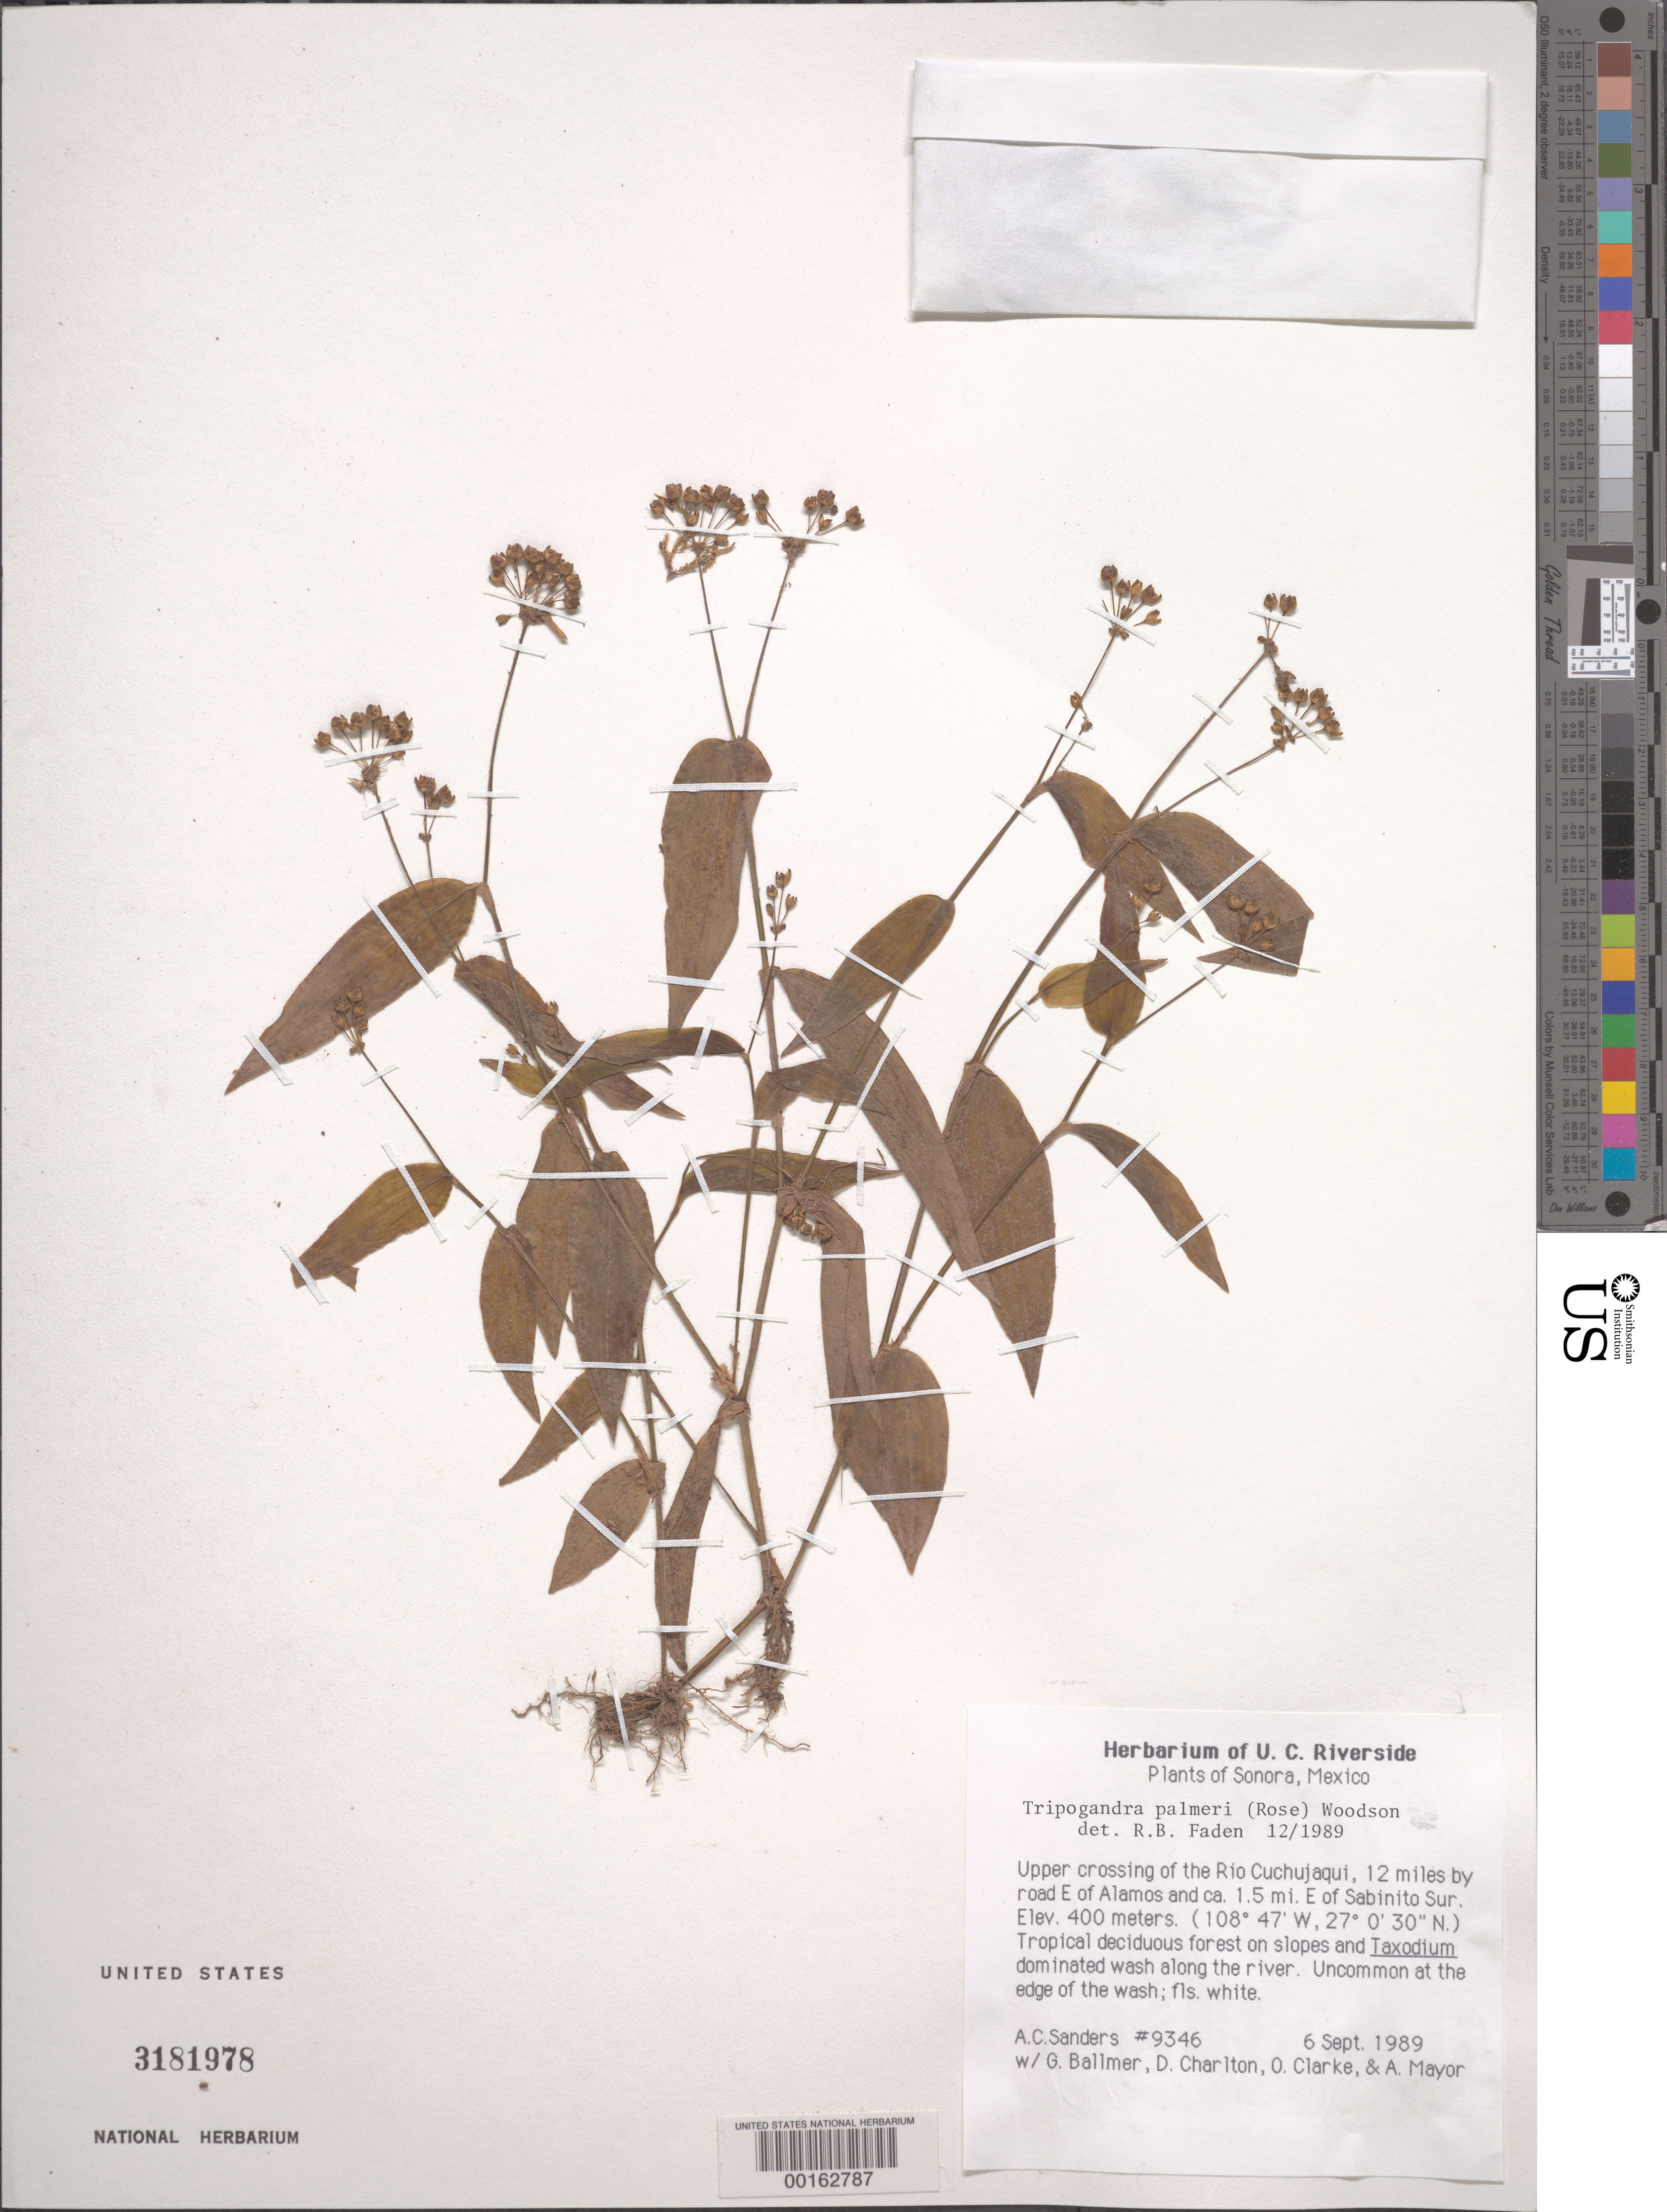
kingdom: Plantae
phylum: Tracheophyta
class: Liliopsida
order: Commelinales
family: Commelinaceae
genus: Tripogandra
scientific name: Tripogandra palmeri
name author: (Rose) Woodson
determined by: Faden, Robert B., (US), Smithsonian Institution - National Museum of Natural History (UNITED STATES)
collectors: A. Sanders, G. Ballmer, D. Charlton, O. Clarke & A. Mayor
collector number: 9346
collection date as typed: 06 Sep 1989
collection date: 1989-09-06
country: Mexico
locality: Rio cuchujaqui, 12 mi E of Alamos, 1.5 mi E of sabinito sur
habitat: Tropical deciduous forest on slopes along the river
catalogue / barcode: US 3181978